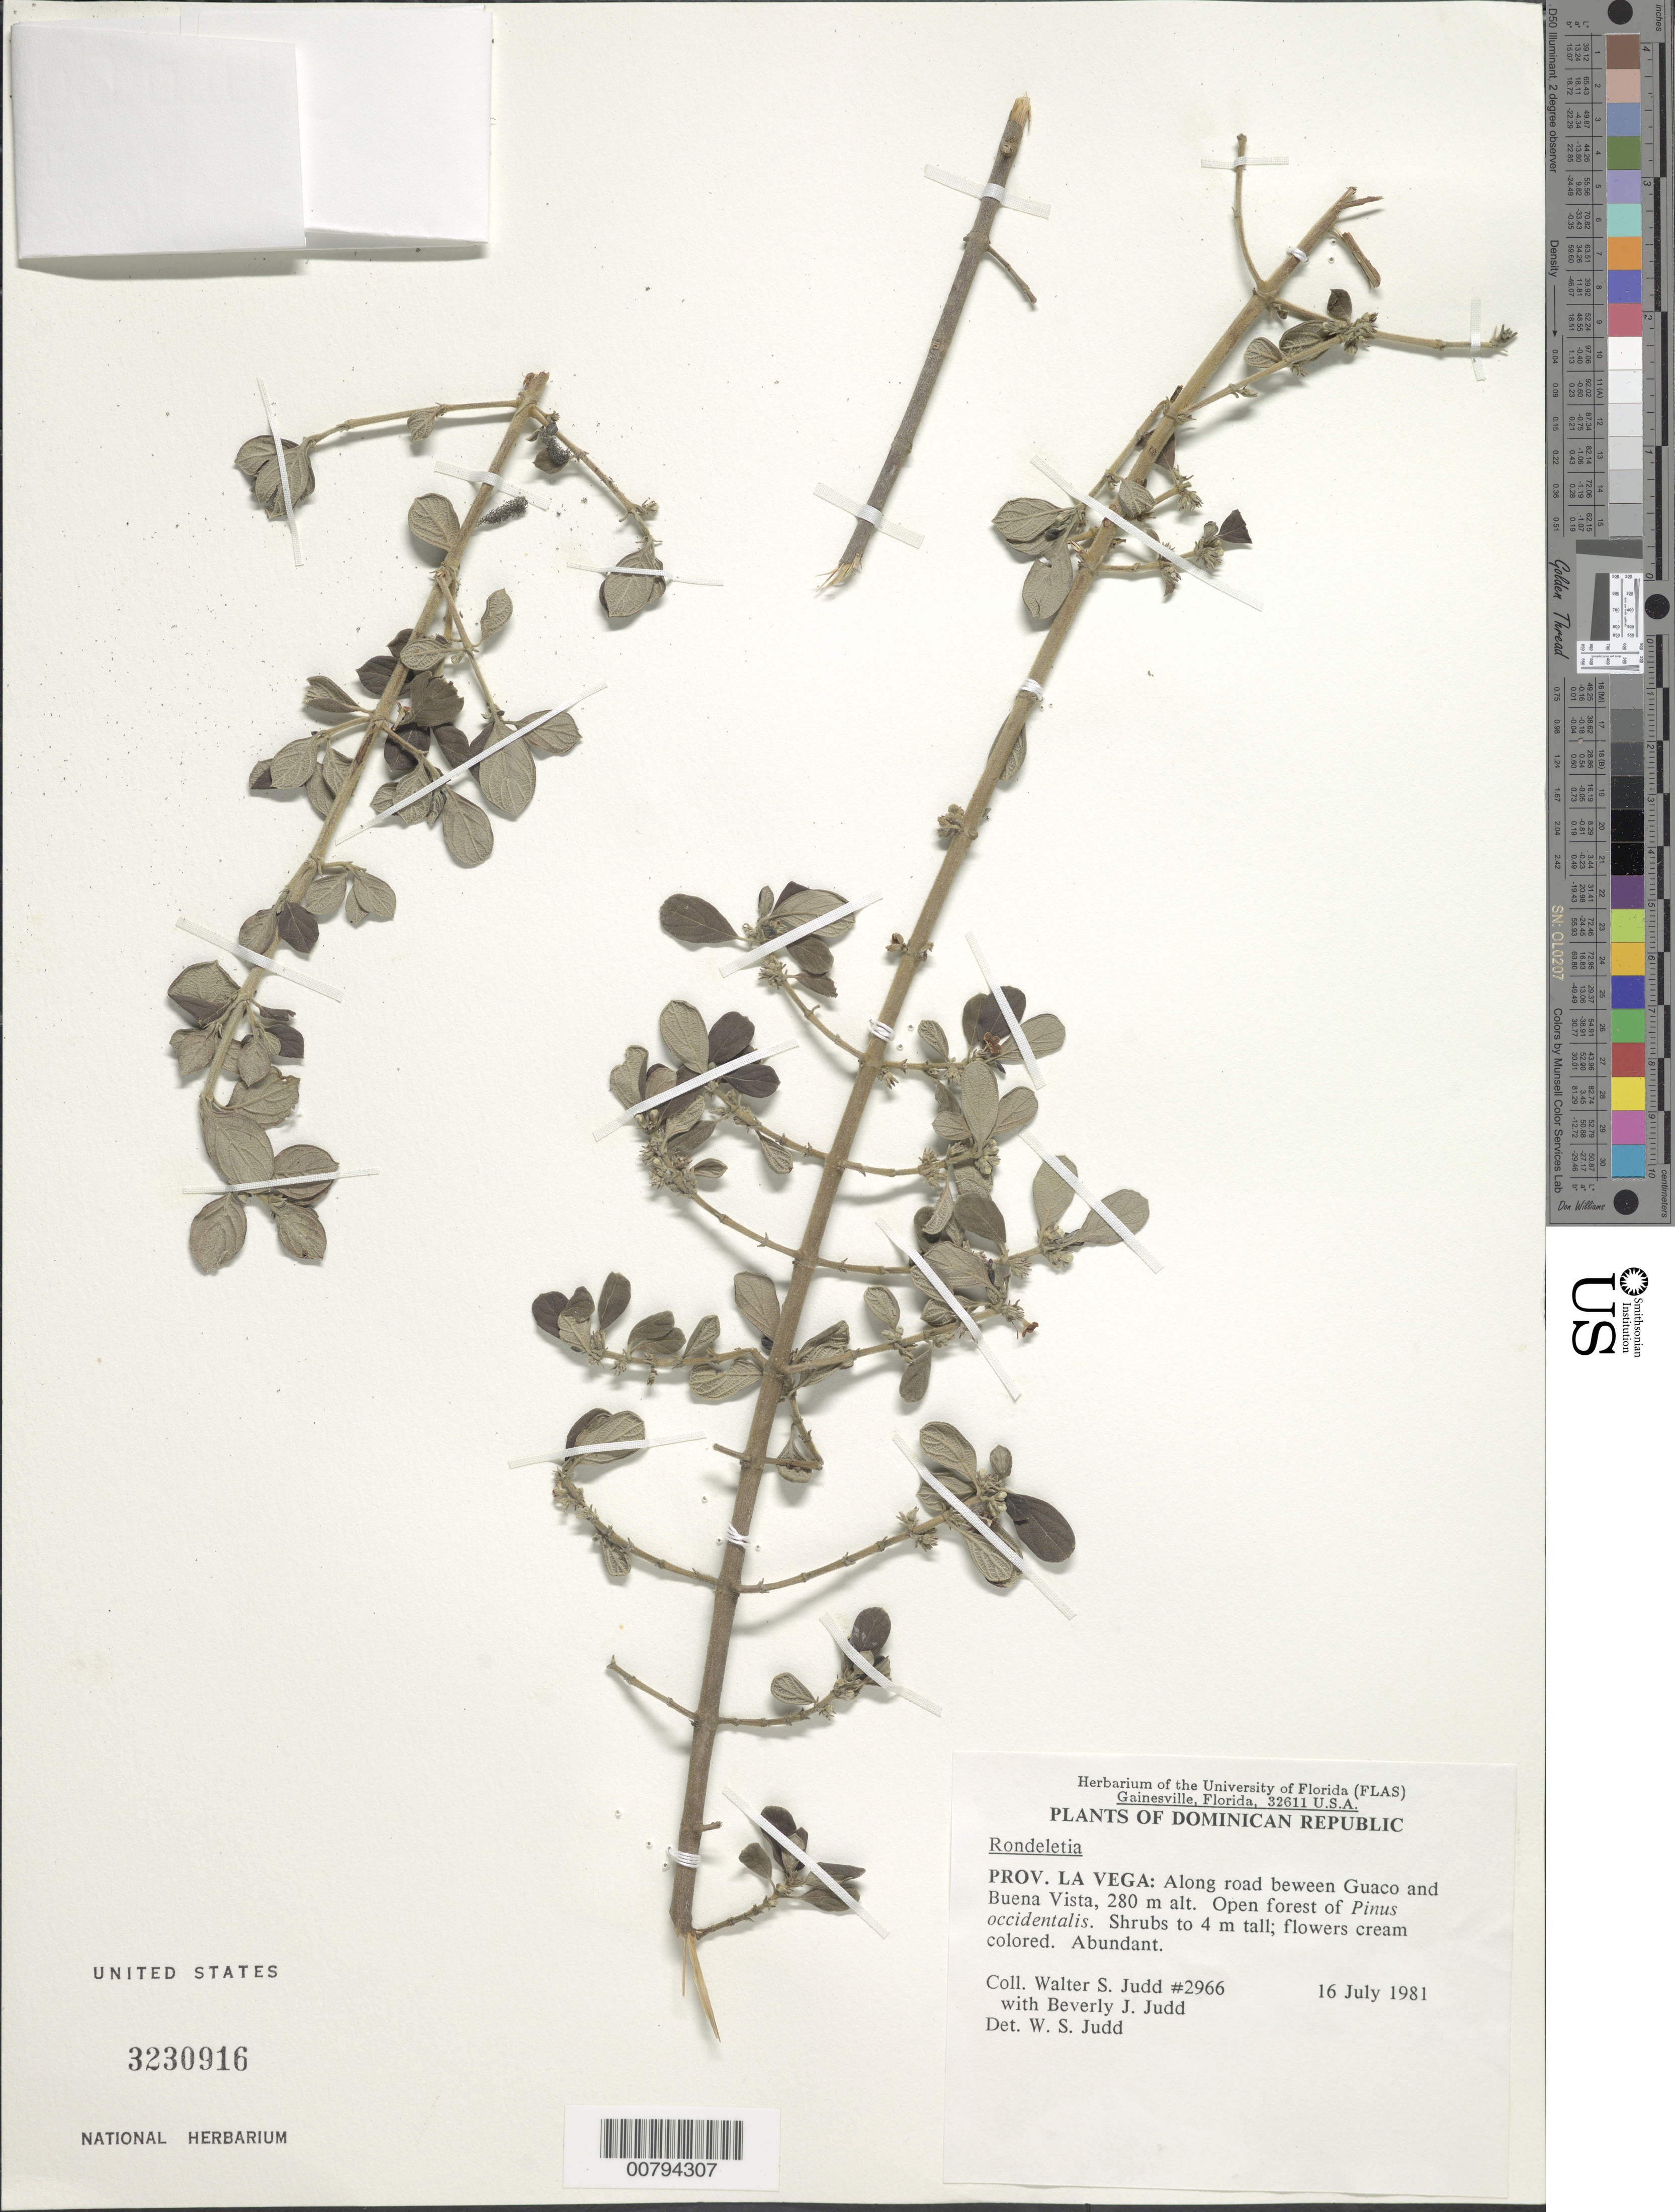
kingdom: Plantae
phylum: Tracheophyta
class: Magnoliopsida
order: Gentianales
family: Rubiaceae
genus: Rondeletia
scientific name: Rondeletia sp.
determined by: Judd, J. W.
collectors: W. S. Judd & B. Judd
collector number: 2966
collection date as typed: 16 Jul 1981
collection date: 1981-07-16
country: Dominican Republic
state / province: La Vega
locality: Along road between Guaco and Buena Vista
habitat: Open forest of Pinus occidentalis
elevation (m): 280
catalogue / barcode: US 3230916